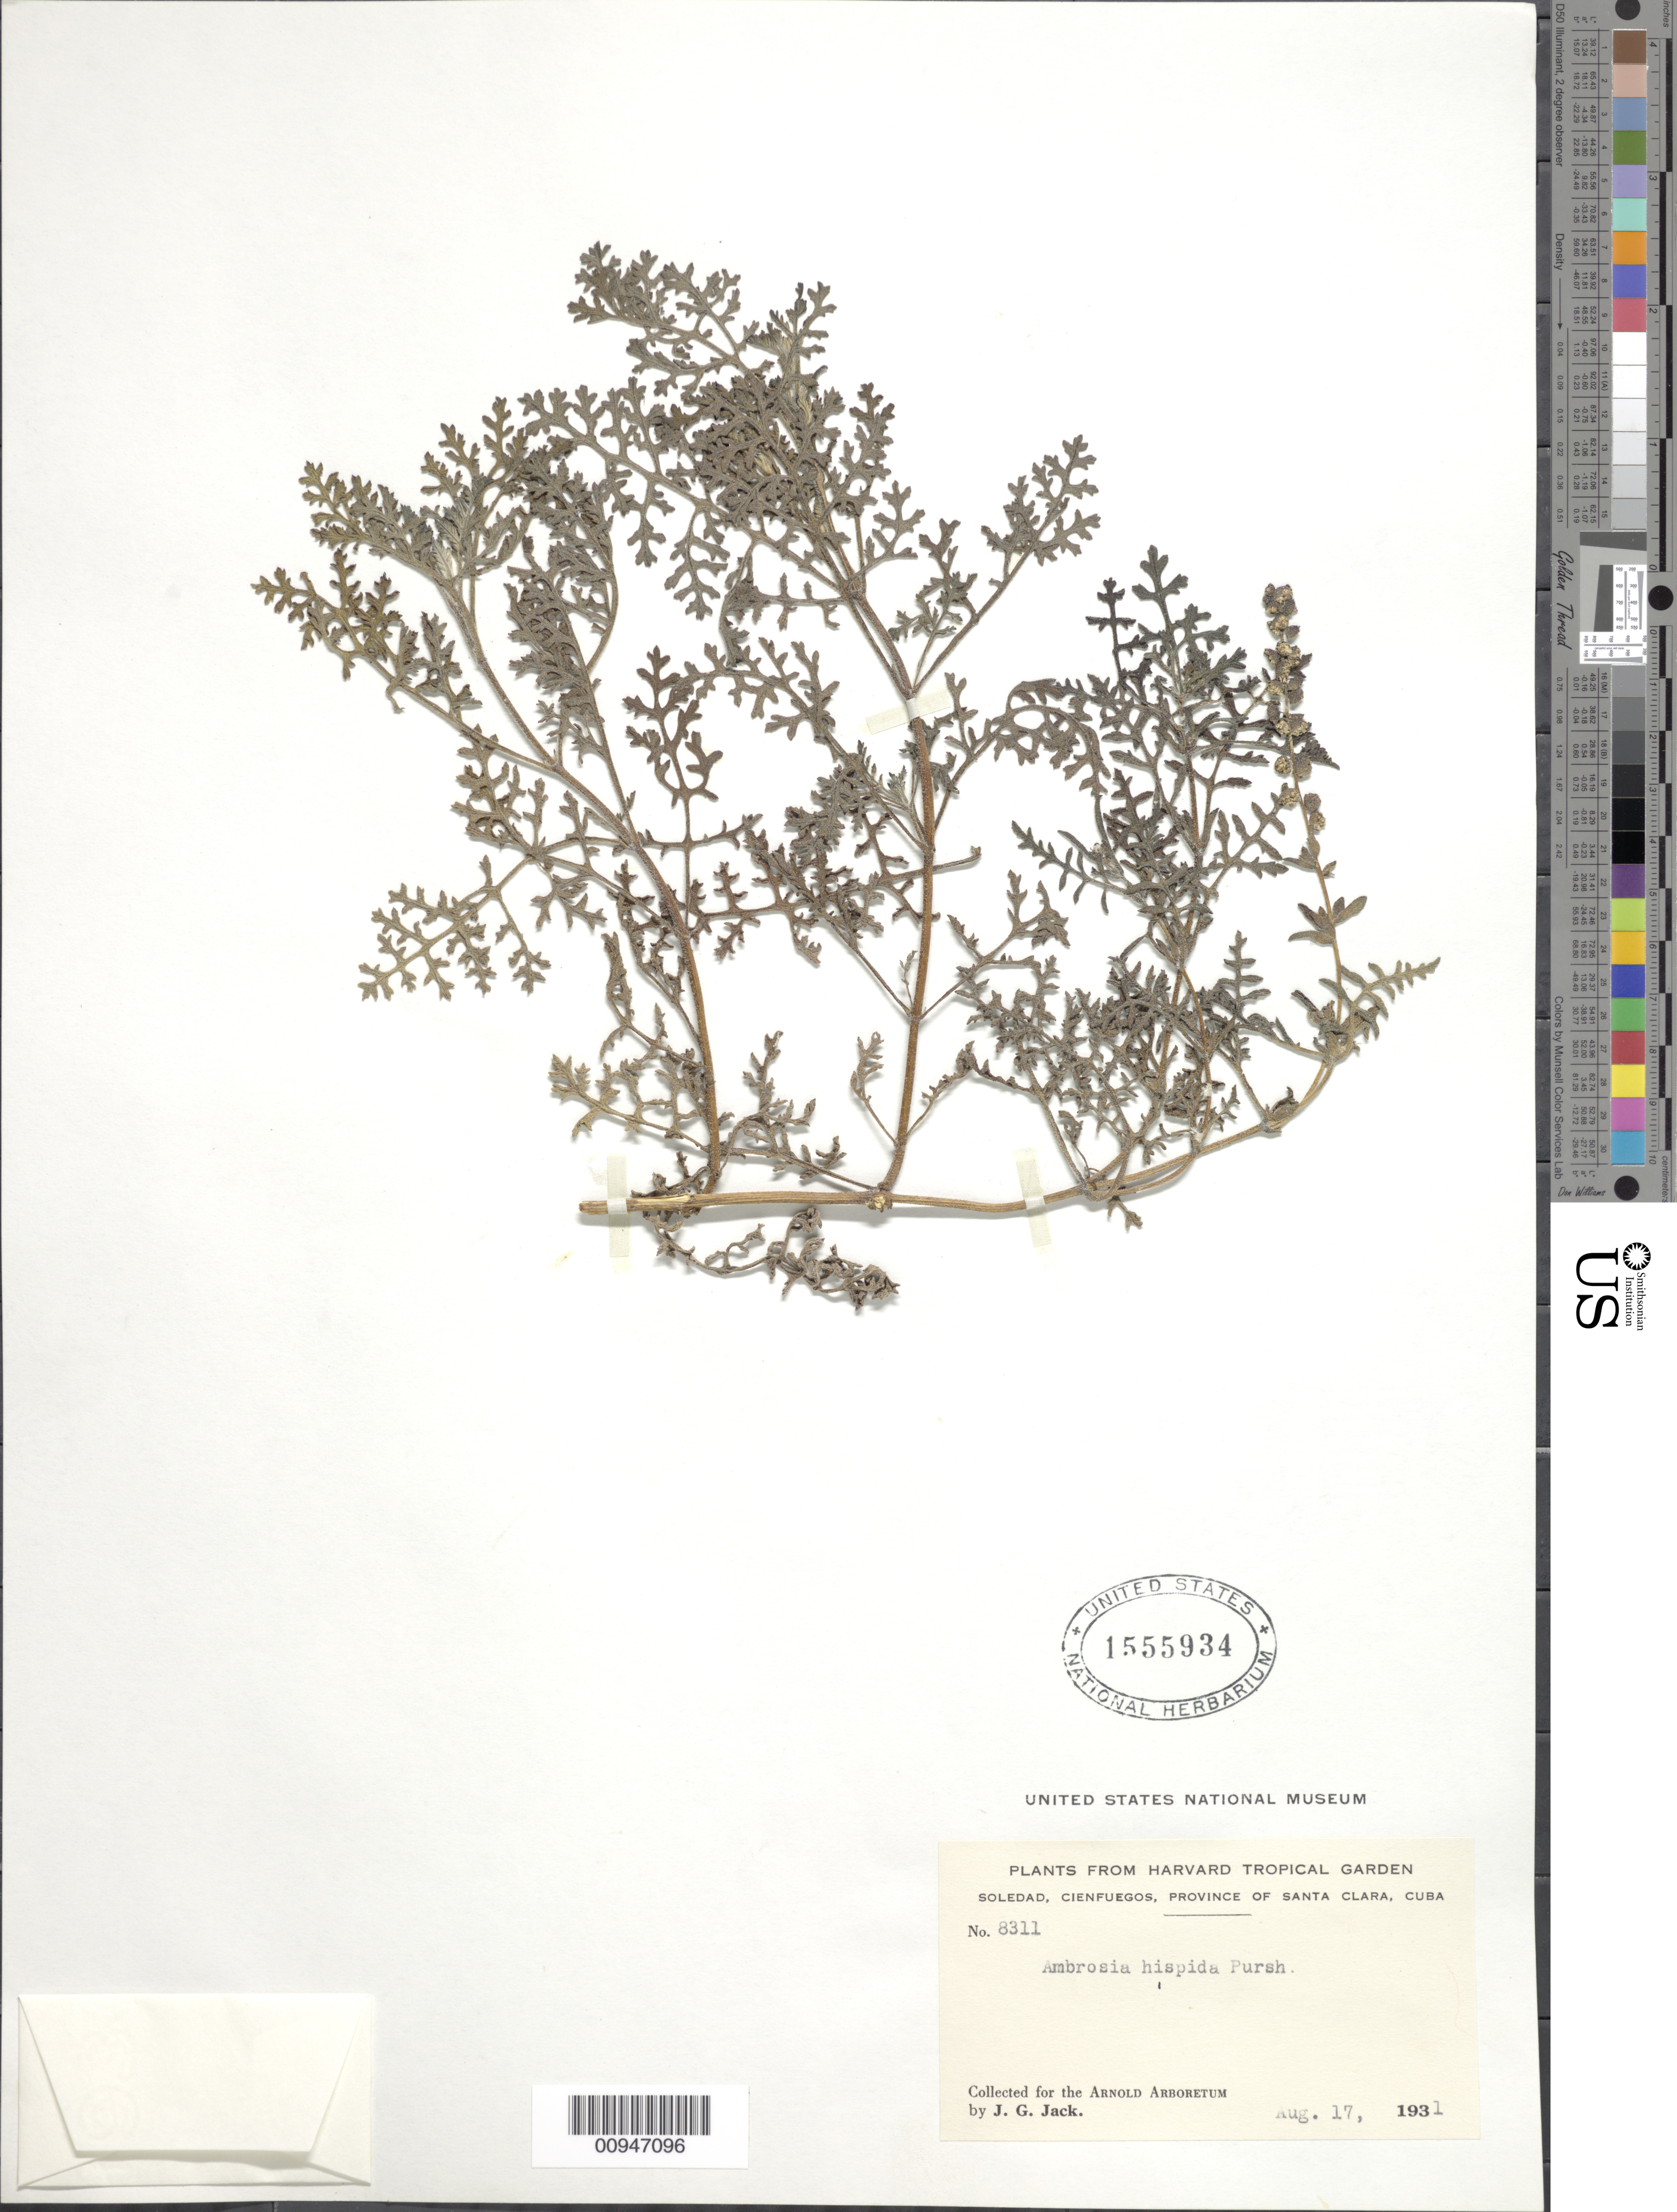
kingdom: Plantae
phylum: Tracheophyta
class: Magnoliopsida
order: Asterales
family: Asteraceae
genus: Ambrosia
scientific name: Ambrosia hispida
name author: Pursh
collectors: J. G. Jack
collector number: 8311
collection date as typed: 17 Aug 1931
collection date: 1931-08-17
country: Cuba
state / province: Cienfuegos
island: Cuba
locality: Soledad, Cienfuegos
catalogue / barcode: US 1555934